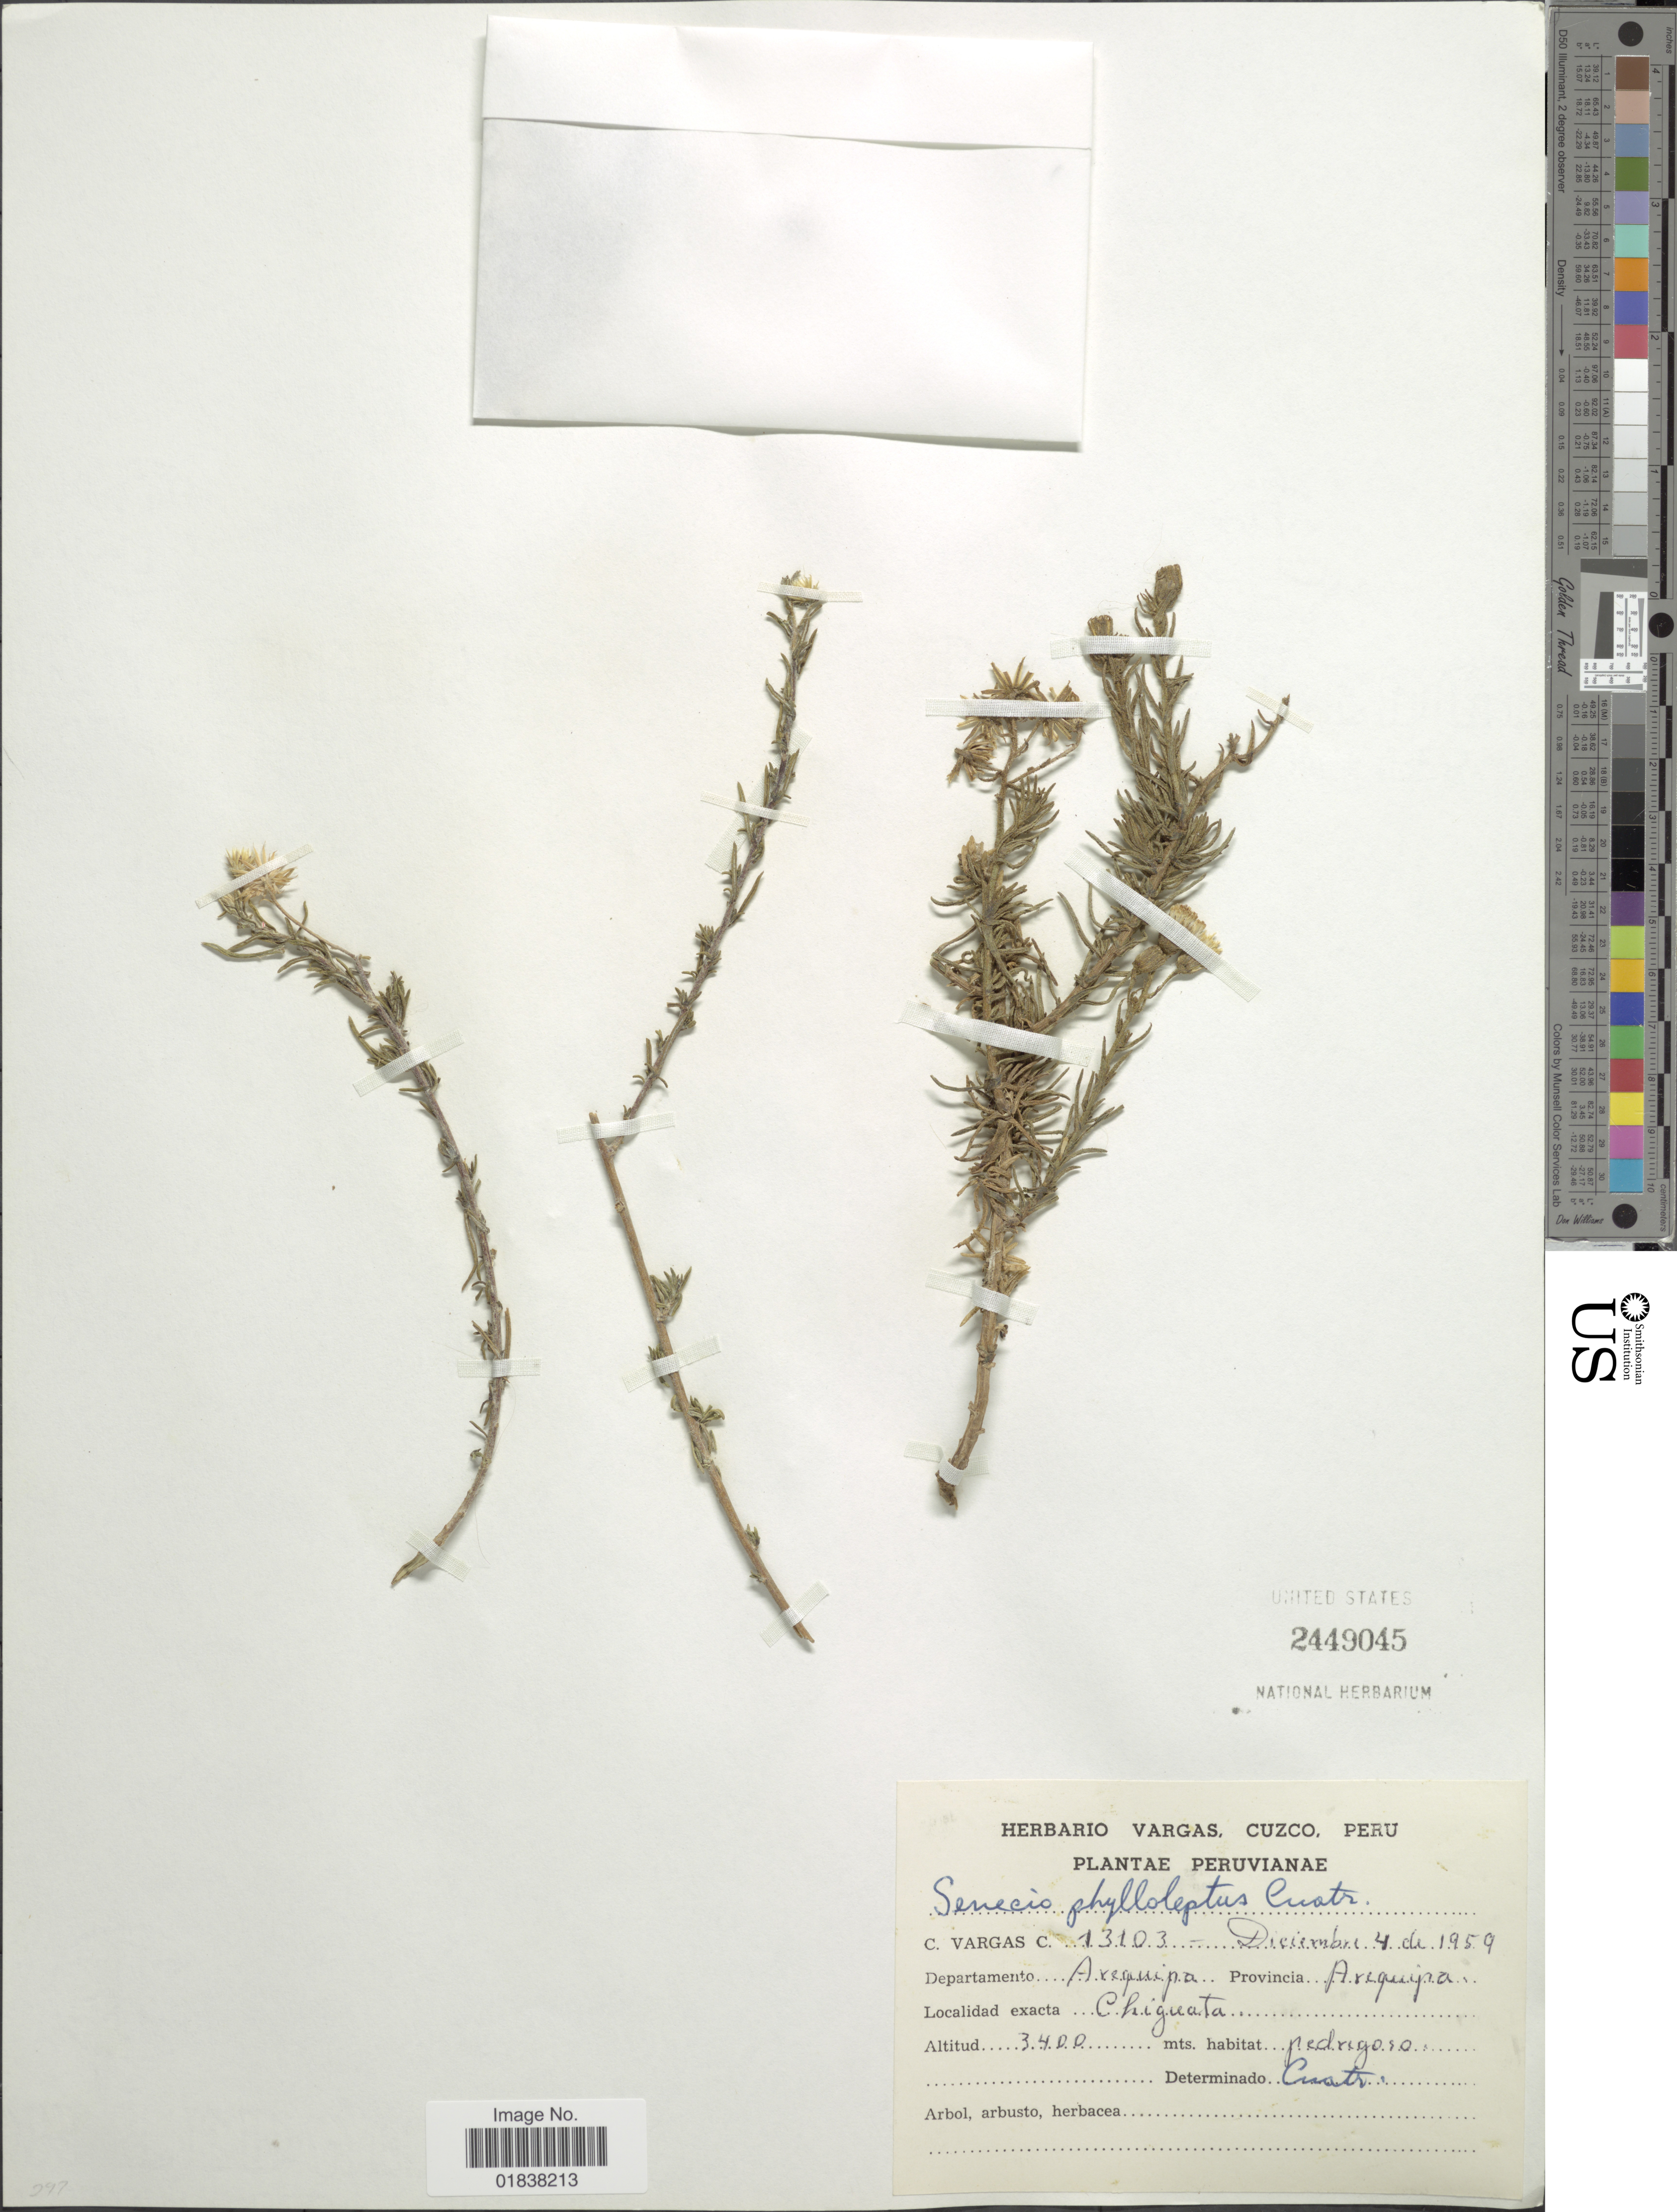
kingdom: Plantae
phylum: Tracheophyta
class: Magnoliopsida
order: Asterales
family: Asteraceae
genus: Senecio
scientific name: Senecio phylloleptus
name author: Cuatrec.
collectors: C. Vargas Calderón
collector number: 13103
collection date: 1959-12-04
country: Peru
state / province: Arequipa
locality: Provincia Arequipa, Chiguata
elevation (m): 3400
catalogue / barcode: US 2449045